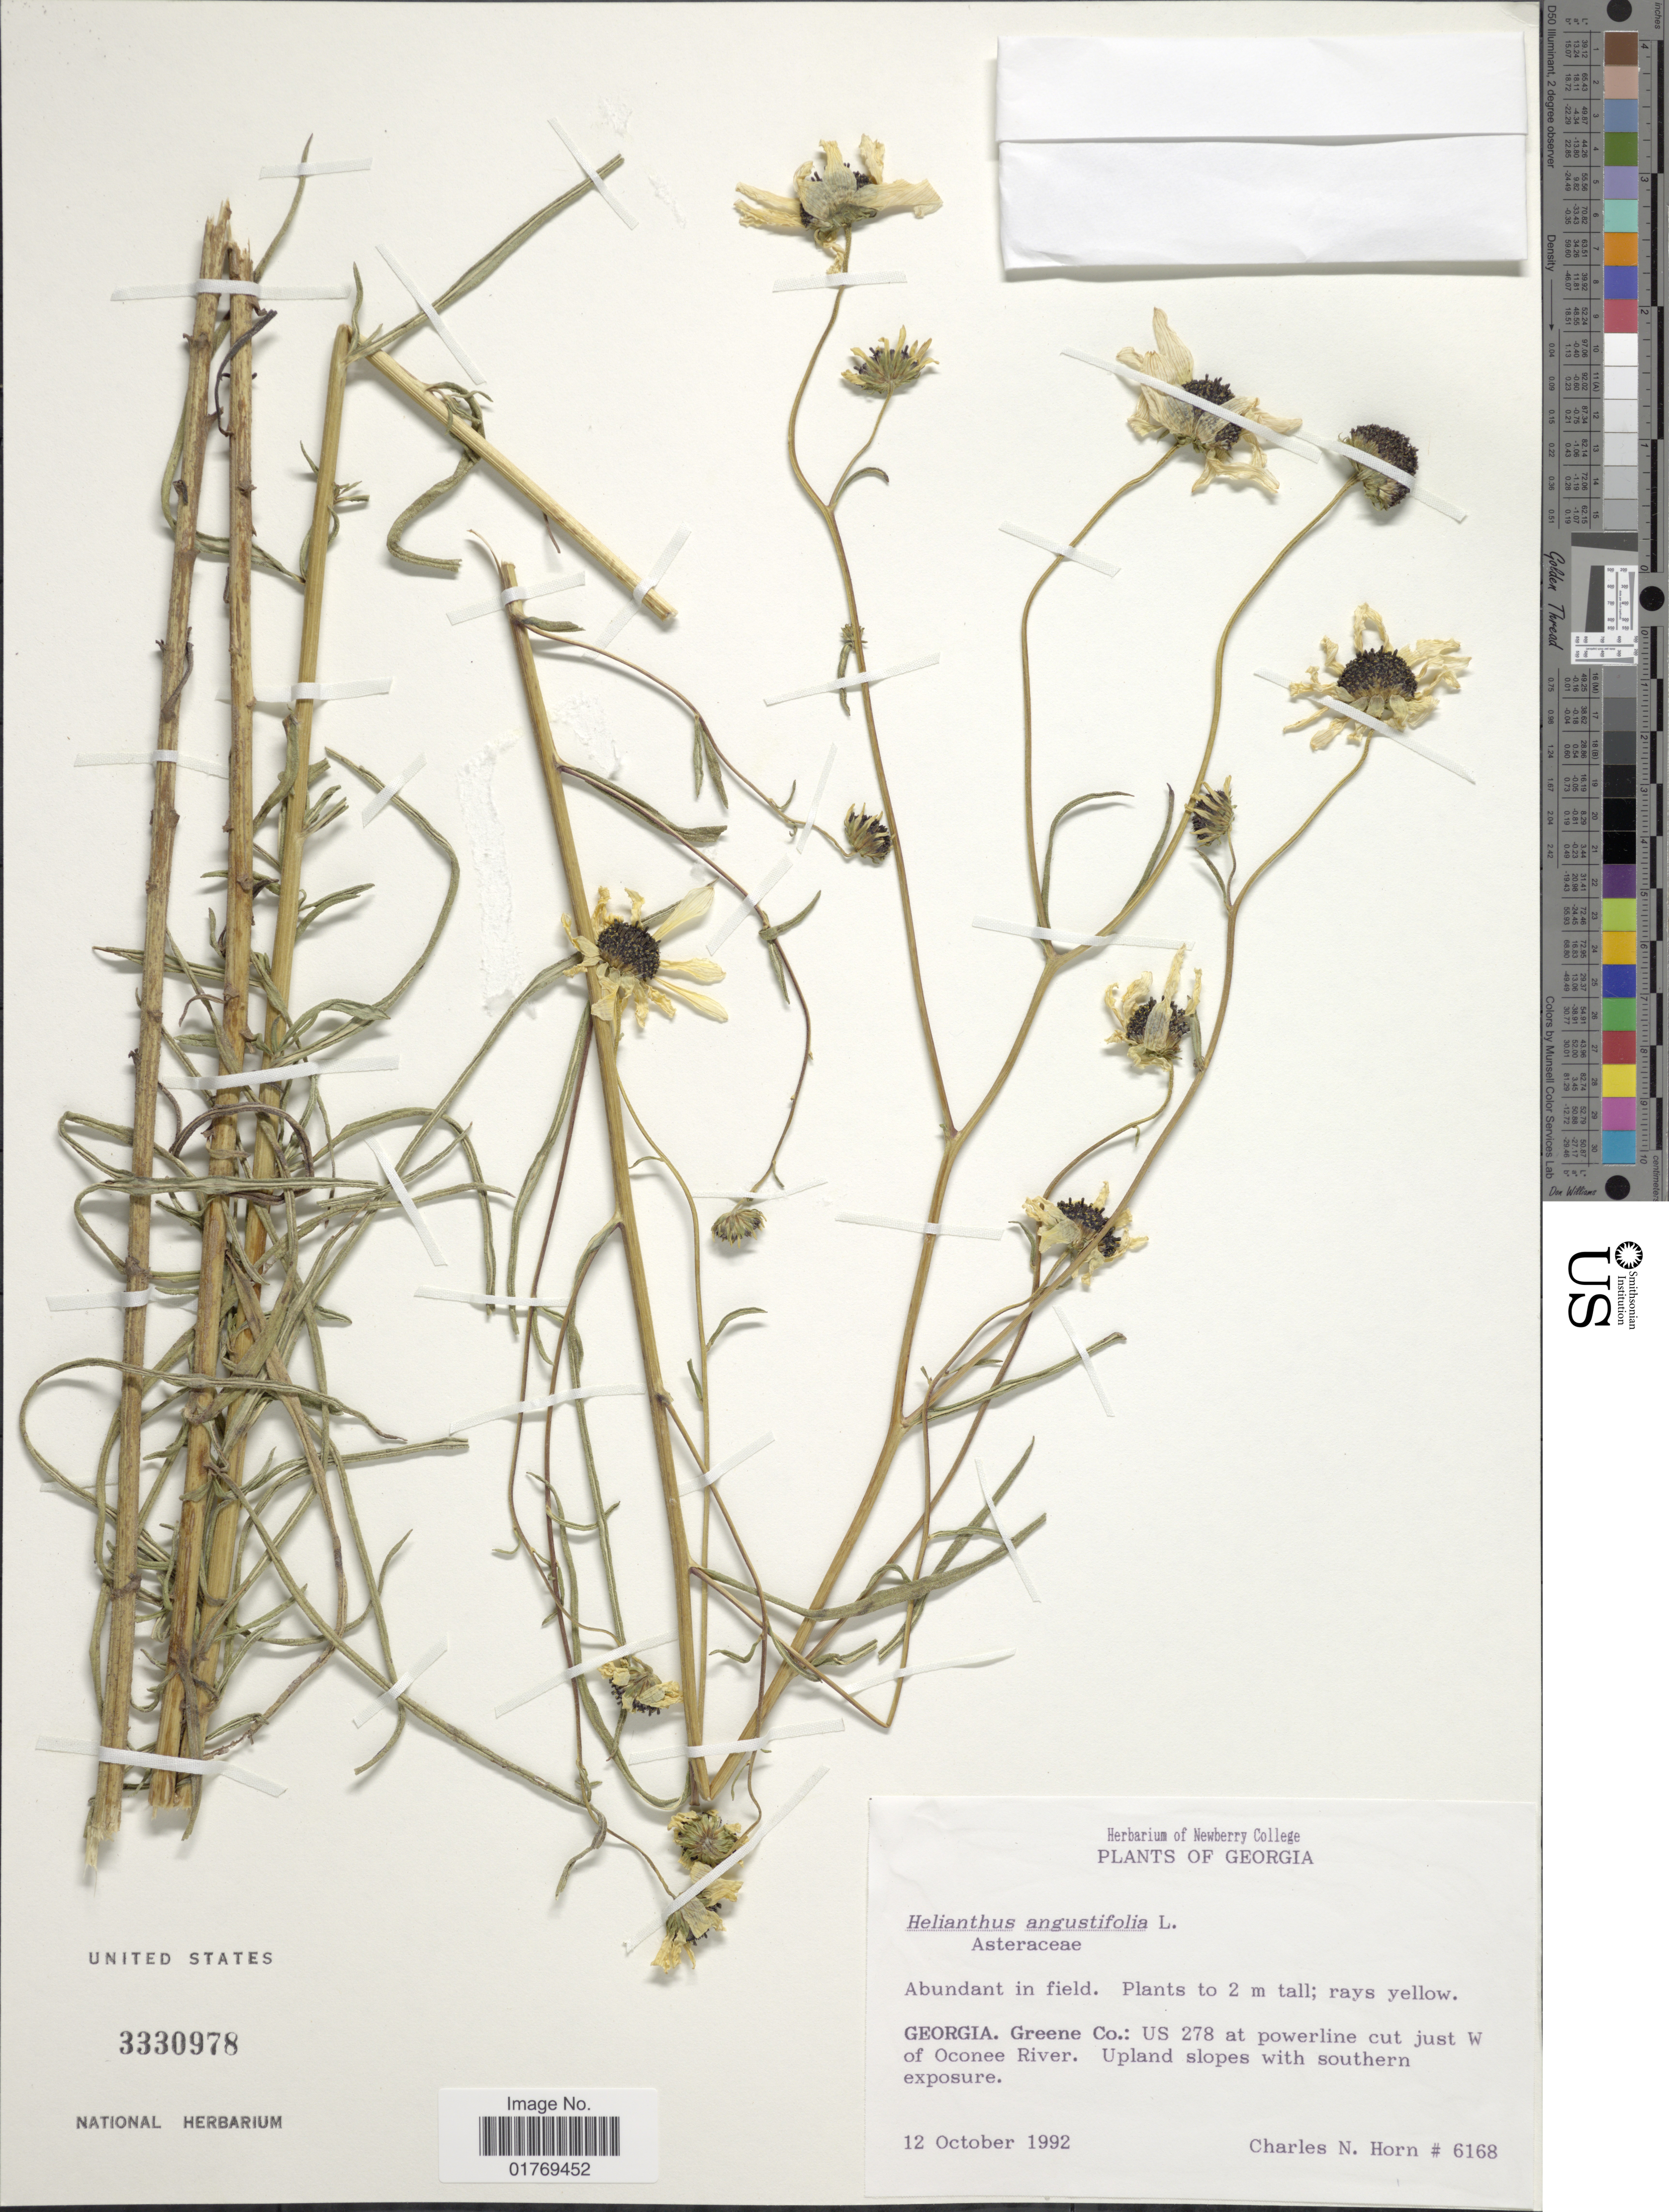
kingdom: Plantae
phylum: Tracheophyta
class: Magnoliopsida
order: Asterales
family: Asteraceae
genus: Helianthus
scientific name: Helianthus angustifolius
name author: L.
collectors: C. N. Horn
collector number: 6168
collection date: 1992-10-12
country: United States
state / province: Georgia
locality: Georgia. Greene Co.: US 278 at powerline cut just W of Oconee River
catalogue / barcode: US 3330978